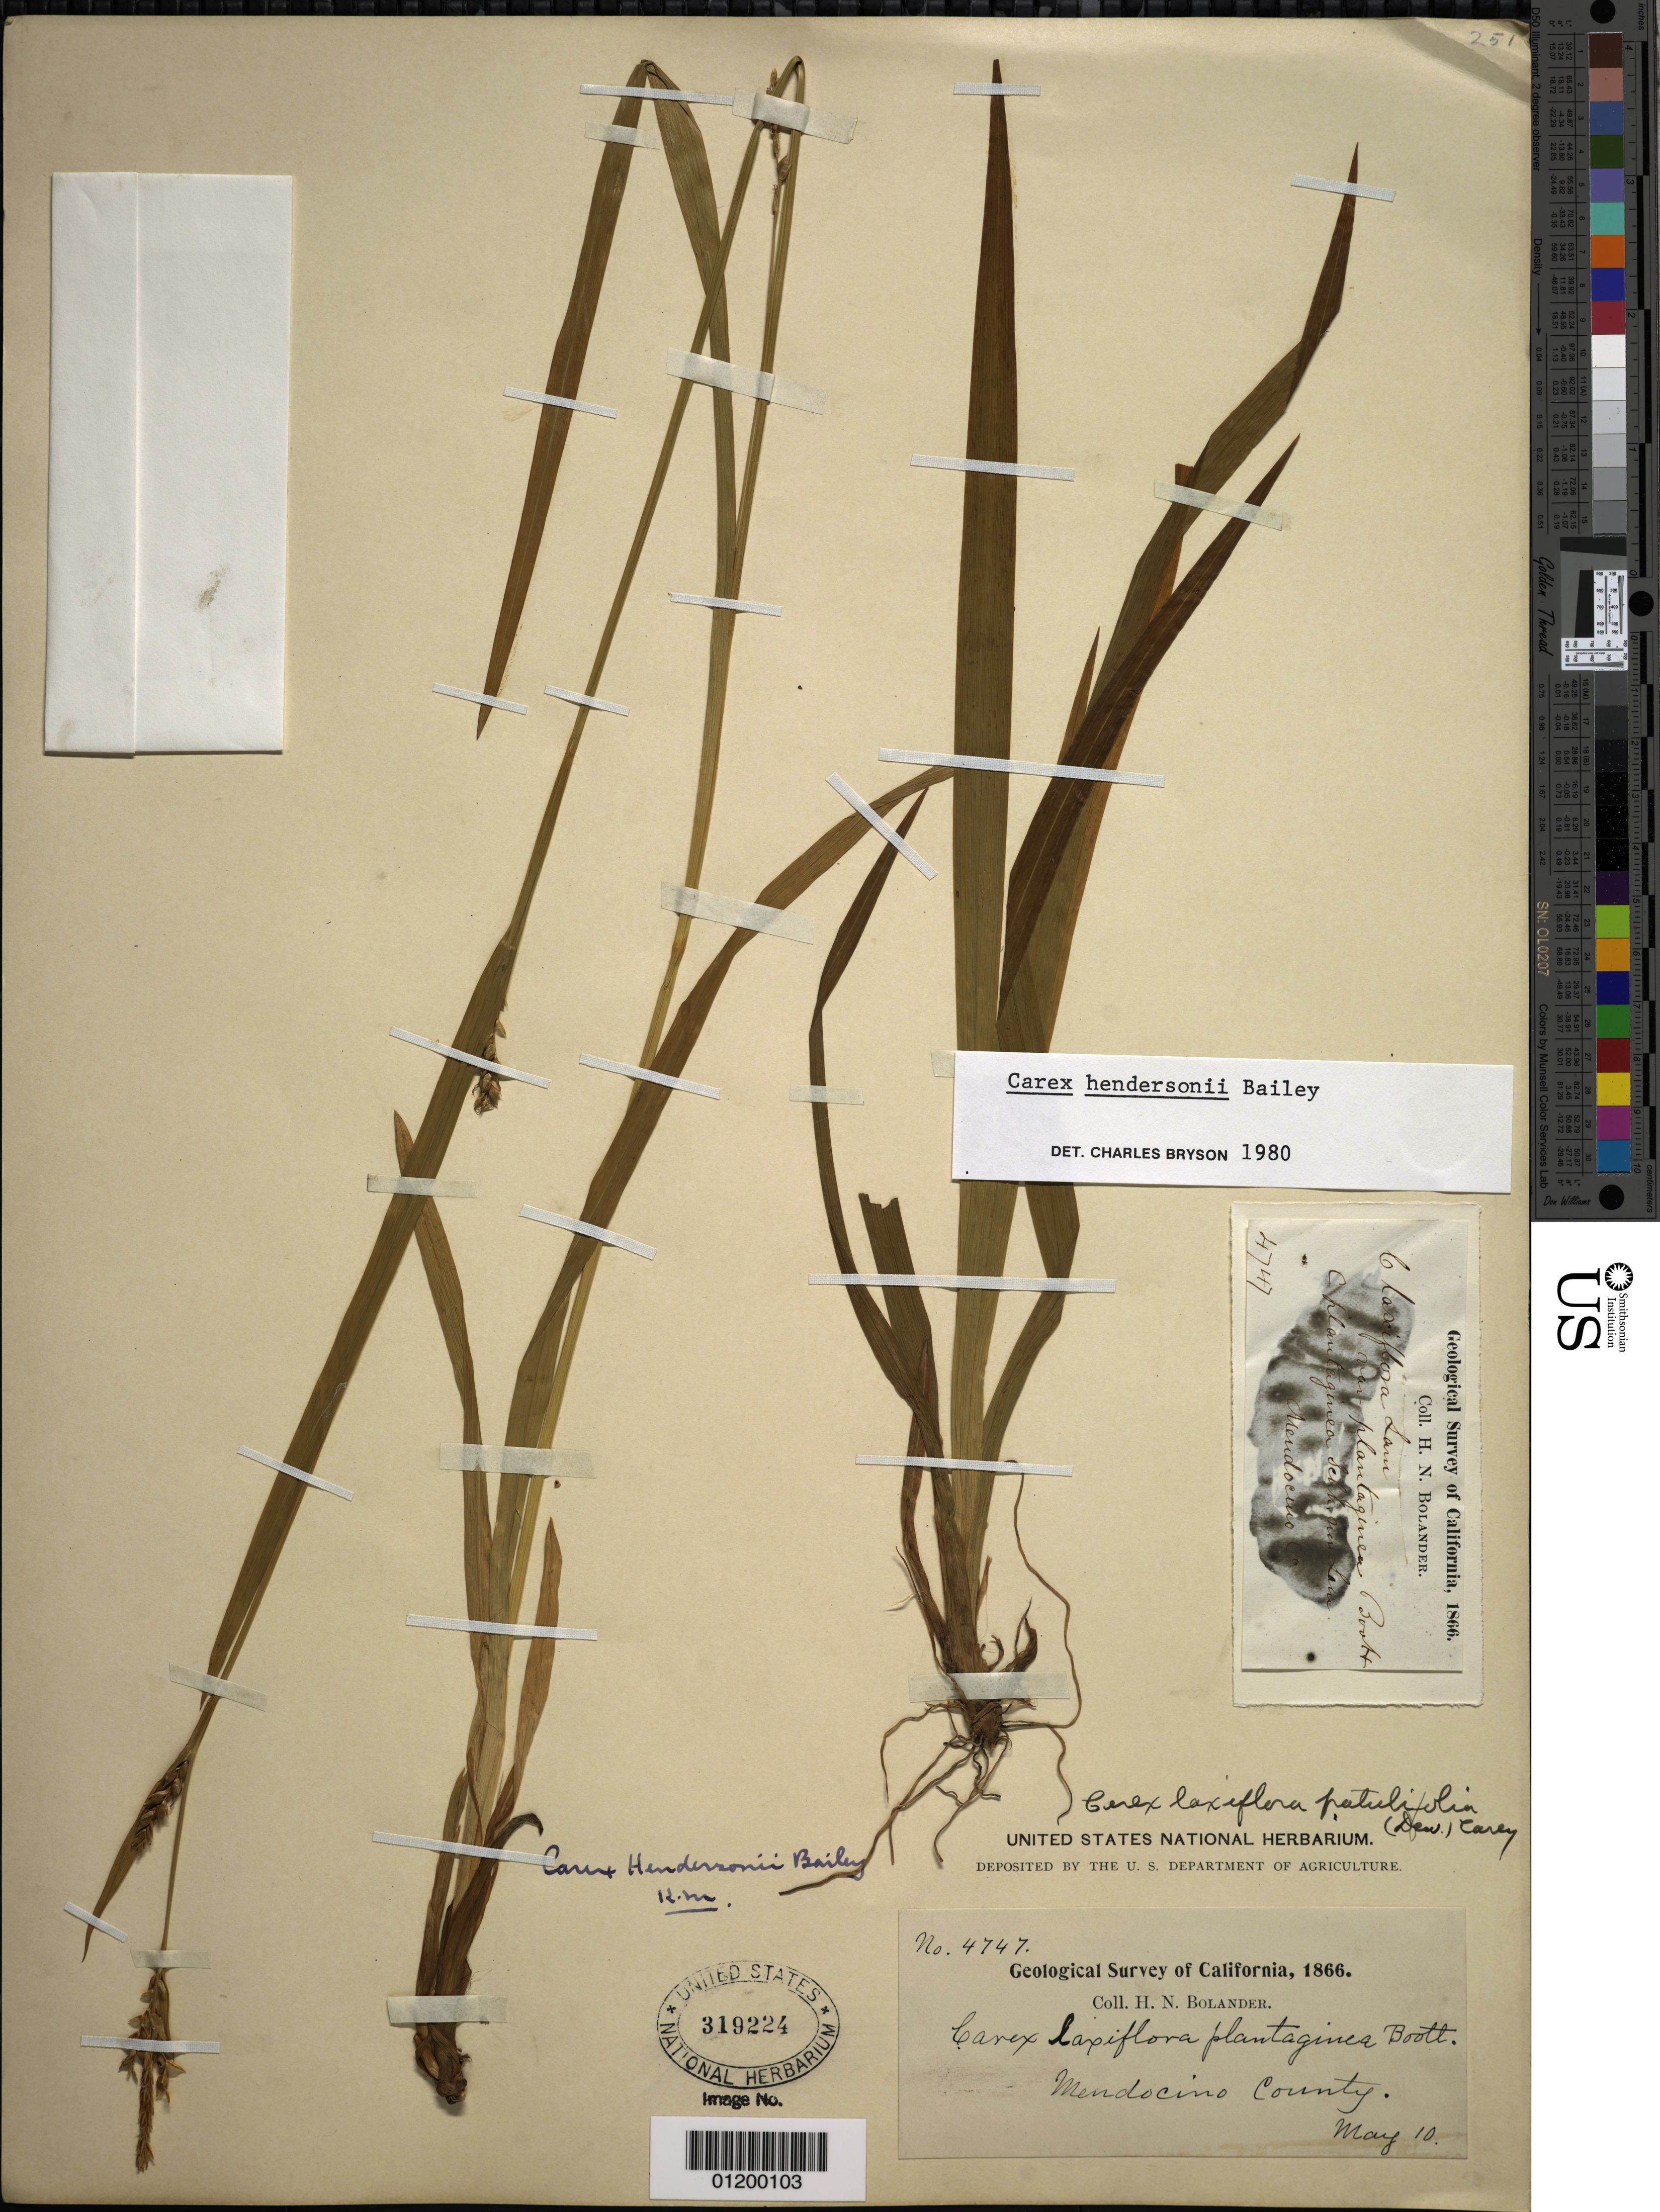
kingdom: Plantae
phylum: Tracheophyta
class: Liliopsida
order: Poales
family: Cyperaceae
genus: Carex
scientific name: Carex hendersonii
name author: L.H. Bailey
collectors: H. Bolander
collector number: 4747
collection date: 1866-05-10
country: United States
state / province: California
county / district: Mendocino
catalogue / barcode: US 319224